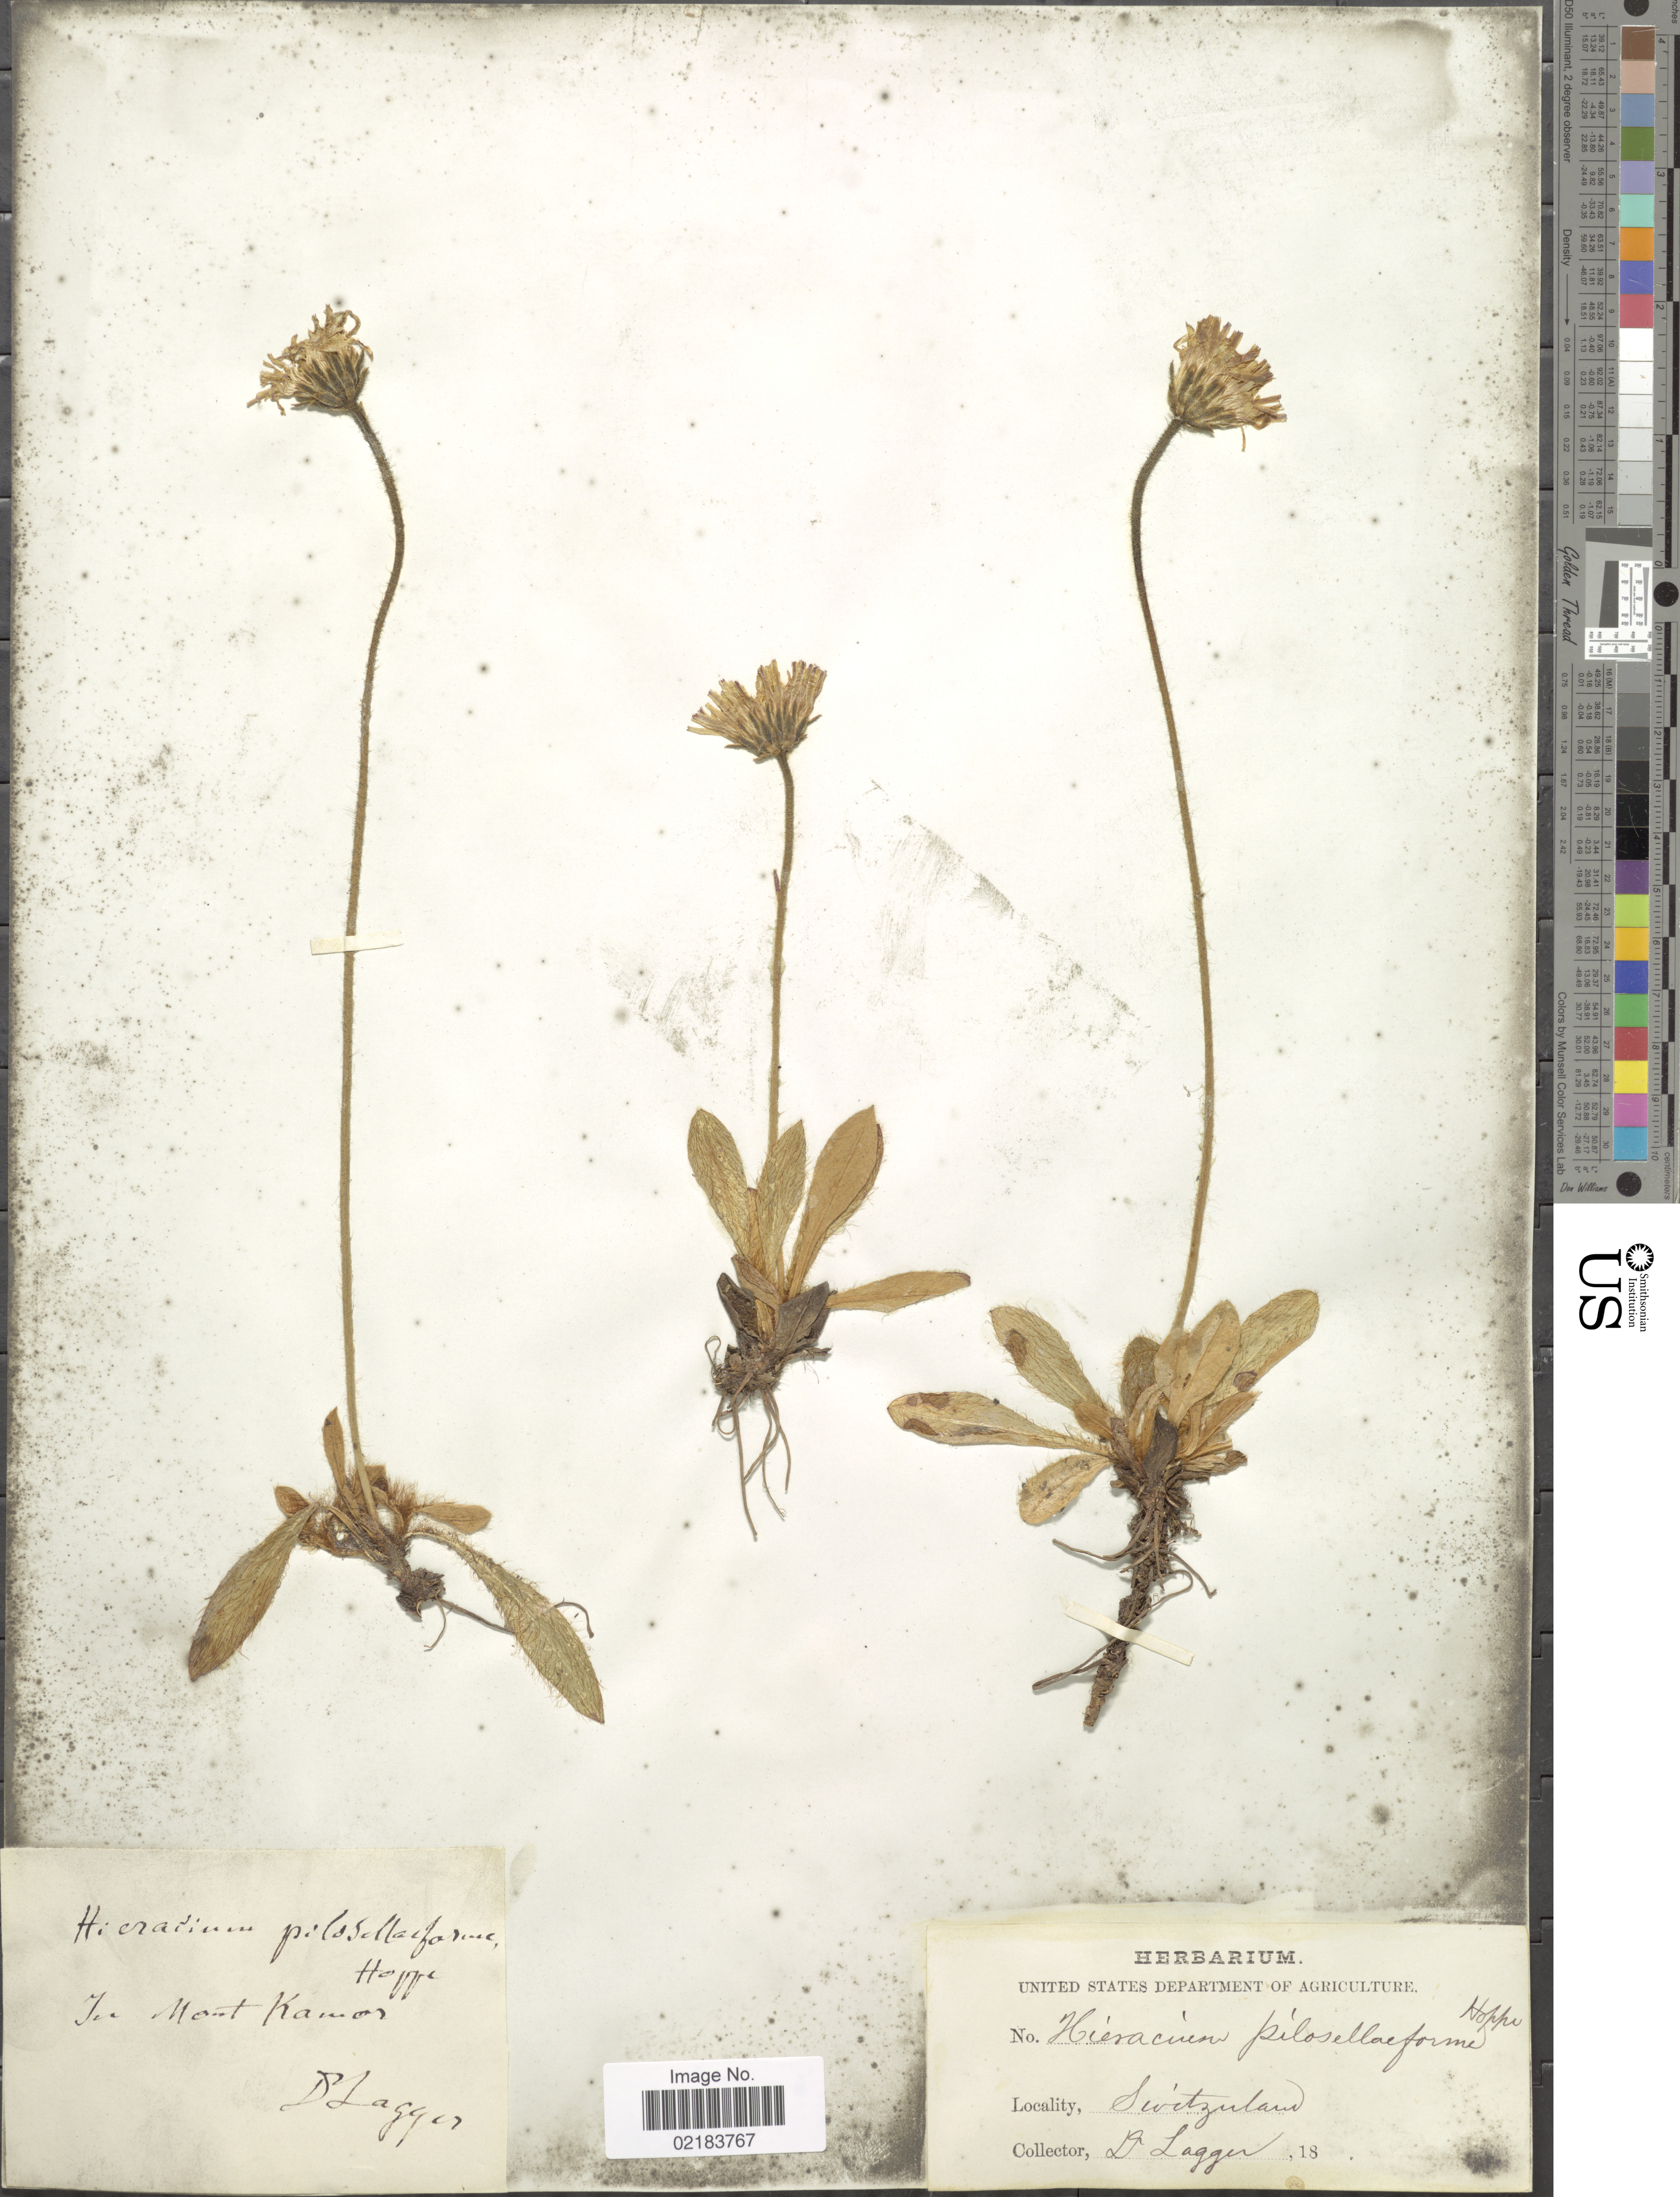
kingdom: Plantae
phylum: Tracheophyta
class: Magnoliopsida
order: Asterales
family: Asteraceae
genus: Hieracium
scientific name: Hieracium pilosellaeforme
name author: Hoppe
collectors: D. Lagger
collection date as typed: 18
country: Switzerland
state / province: Appenzell Innerhoden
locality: In Mont Kamor.